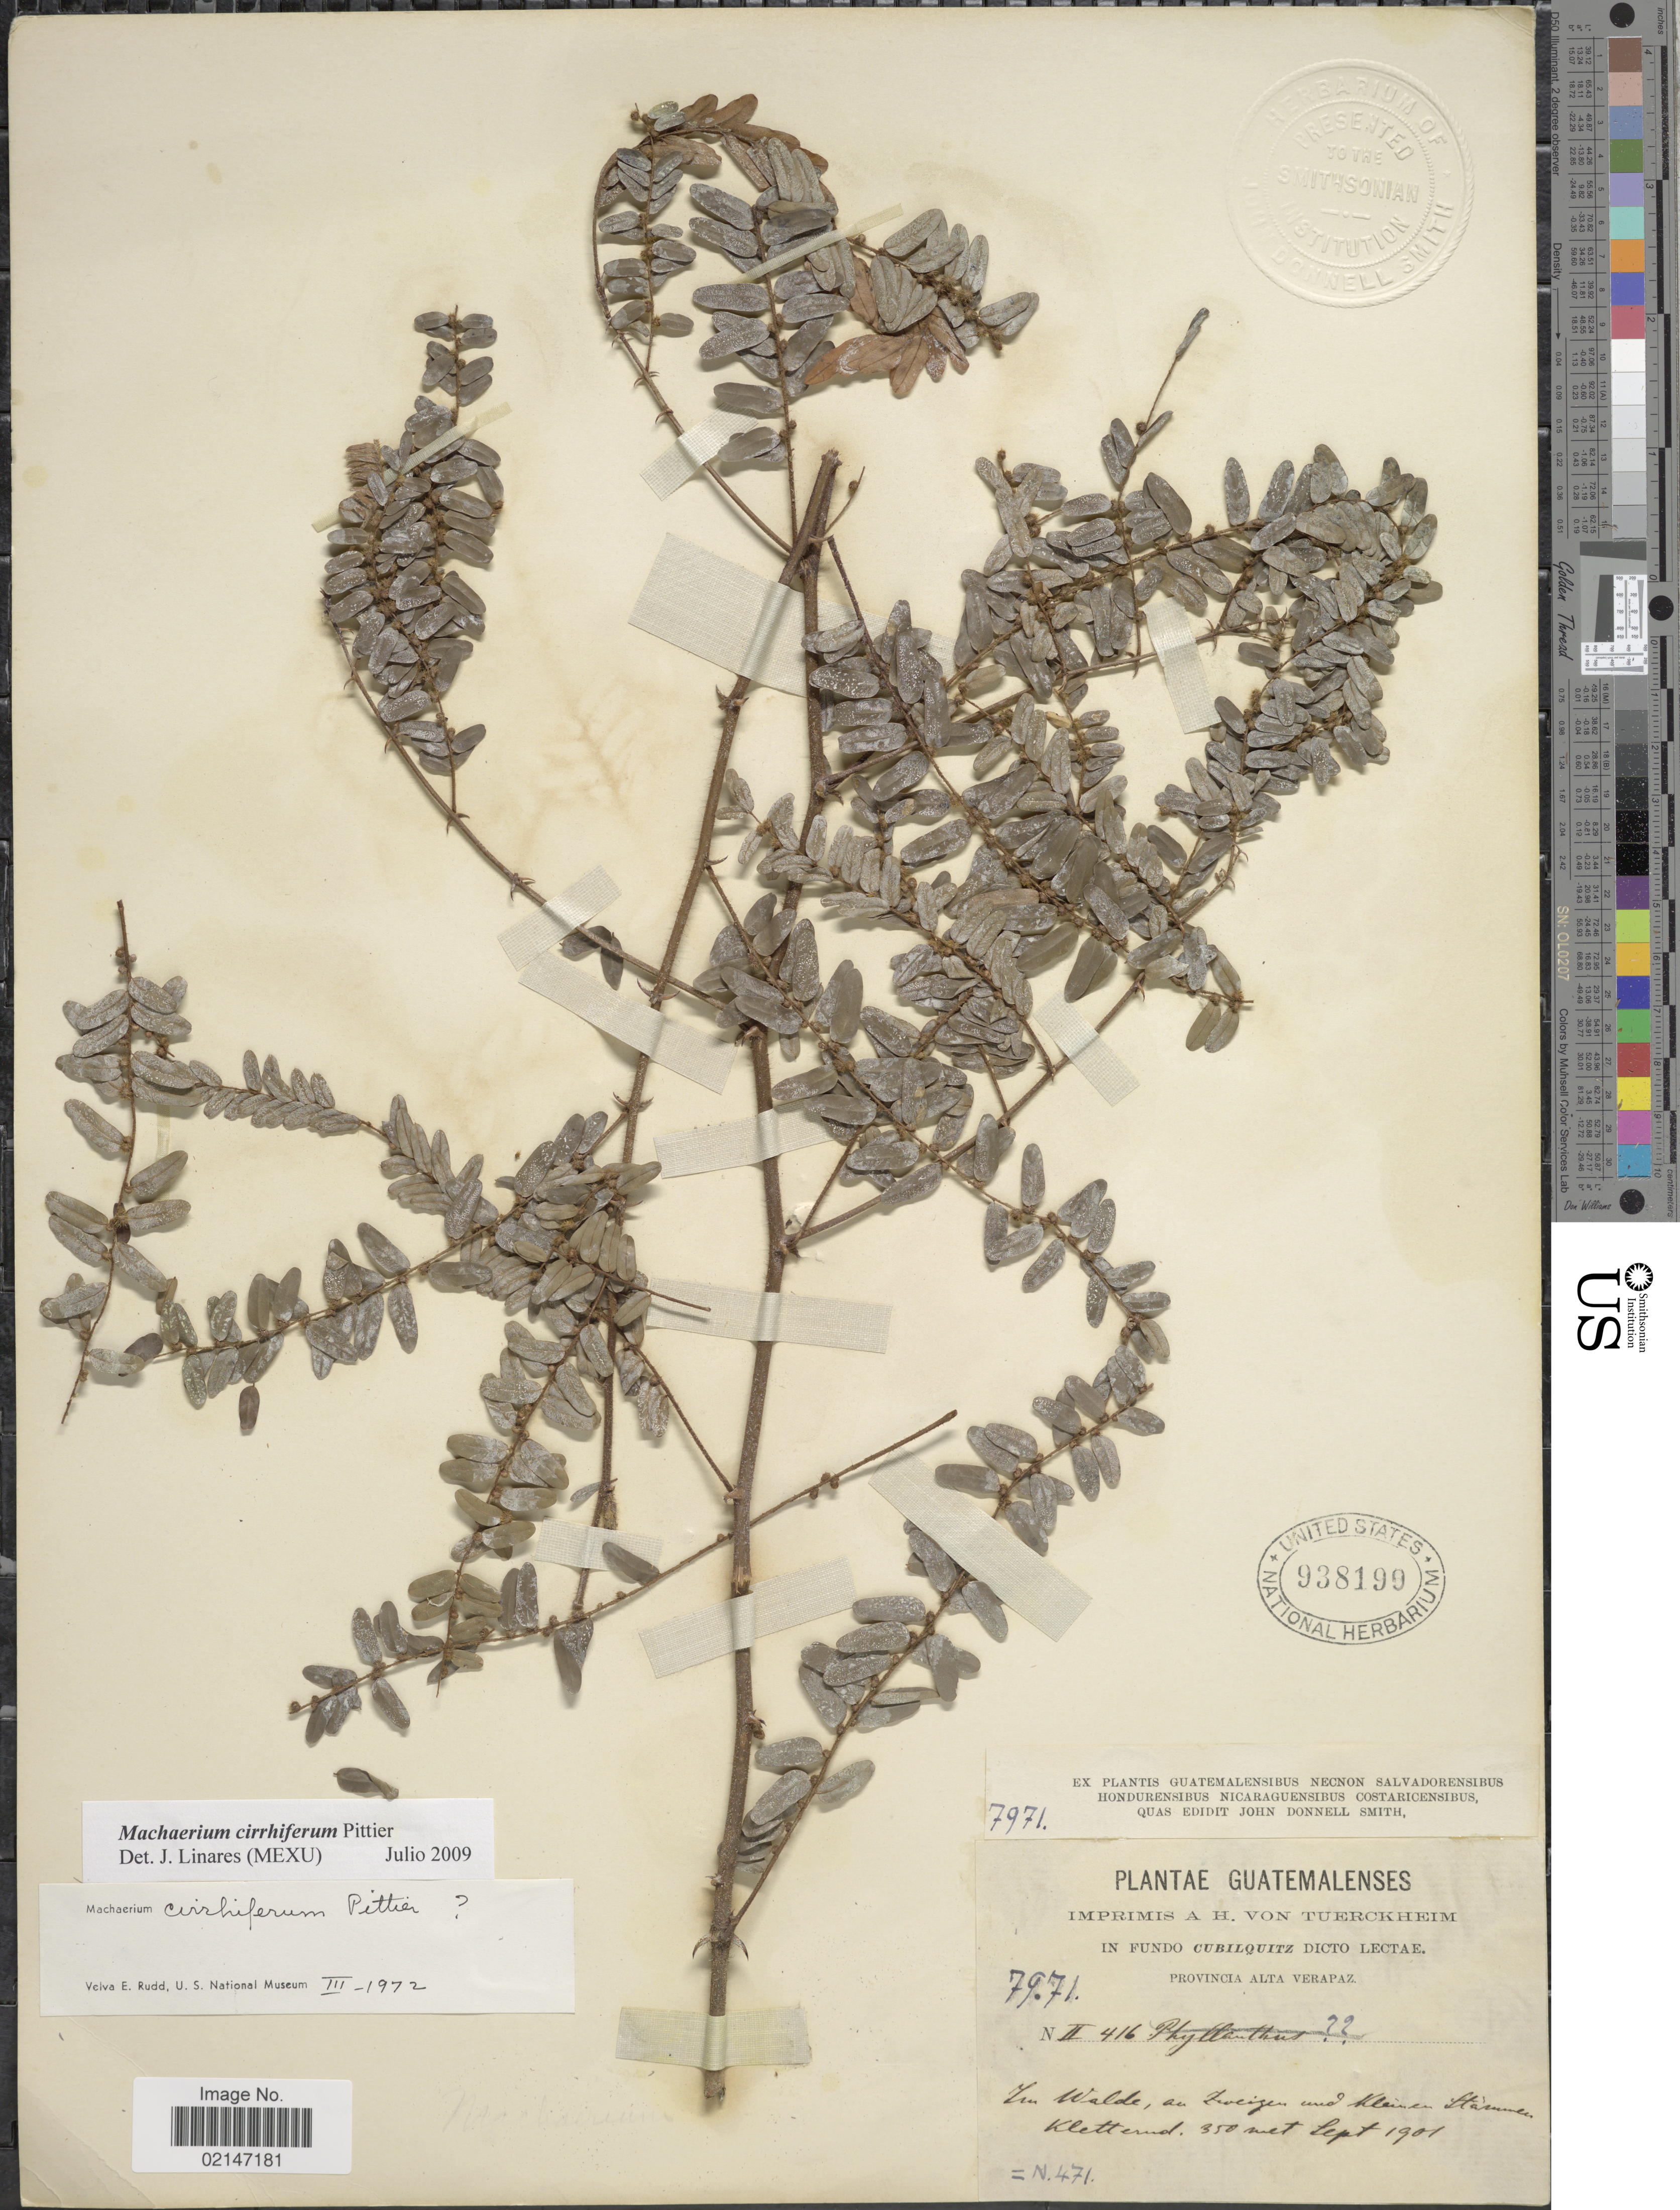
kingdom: Plantae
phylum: Tracheophyta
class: Magnoliopsida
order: Fabales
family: Fabaceae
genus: Machaerium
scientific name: Machaerium cirrhiferum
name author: Pittier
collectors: H. von Türckheim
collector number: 7971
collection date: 1901-09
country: Guatemala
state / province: Alta Verapaz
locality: Im Walde.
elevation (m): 350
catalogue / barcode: US 938199